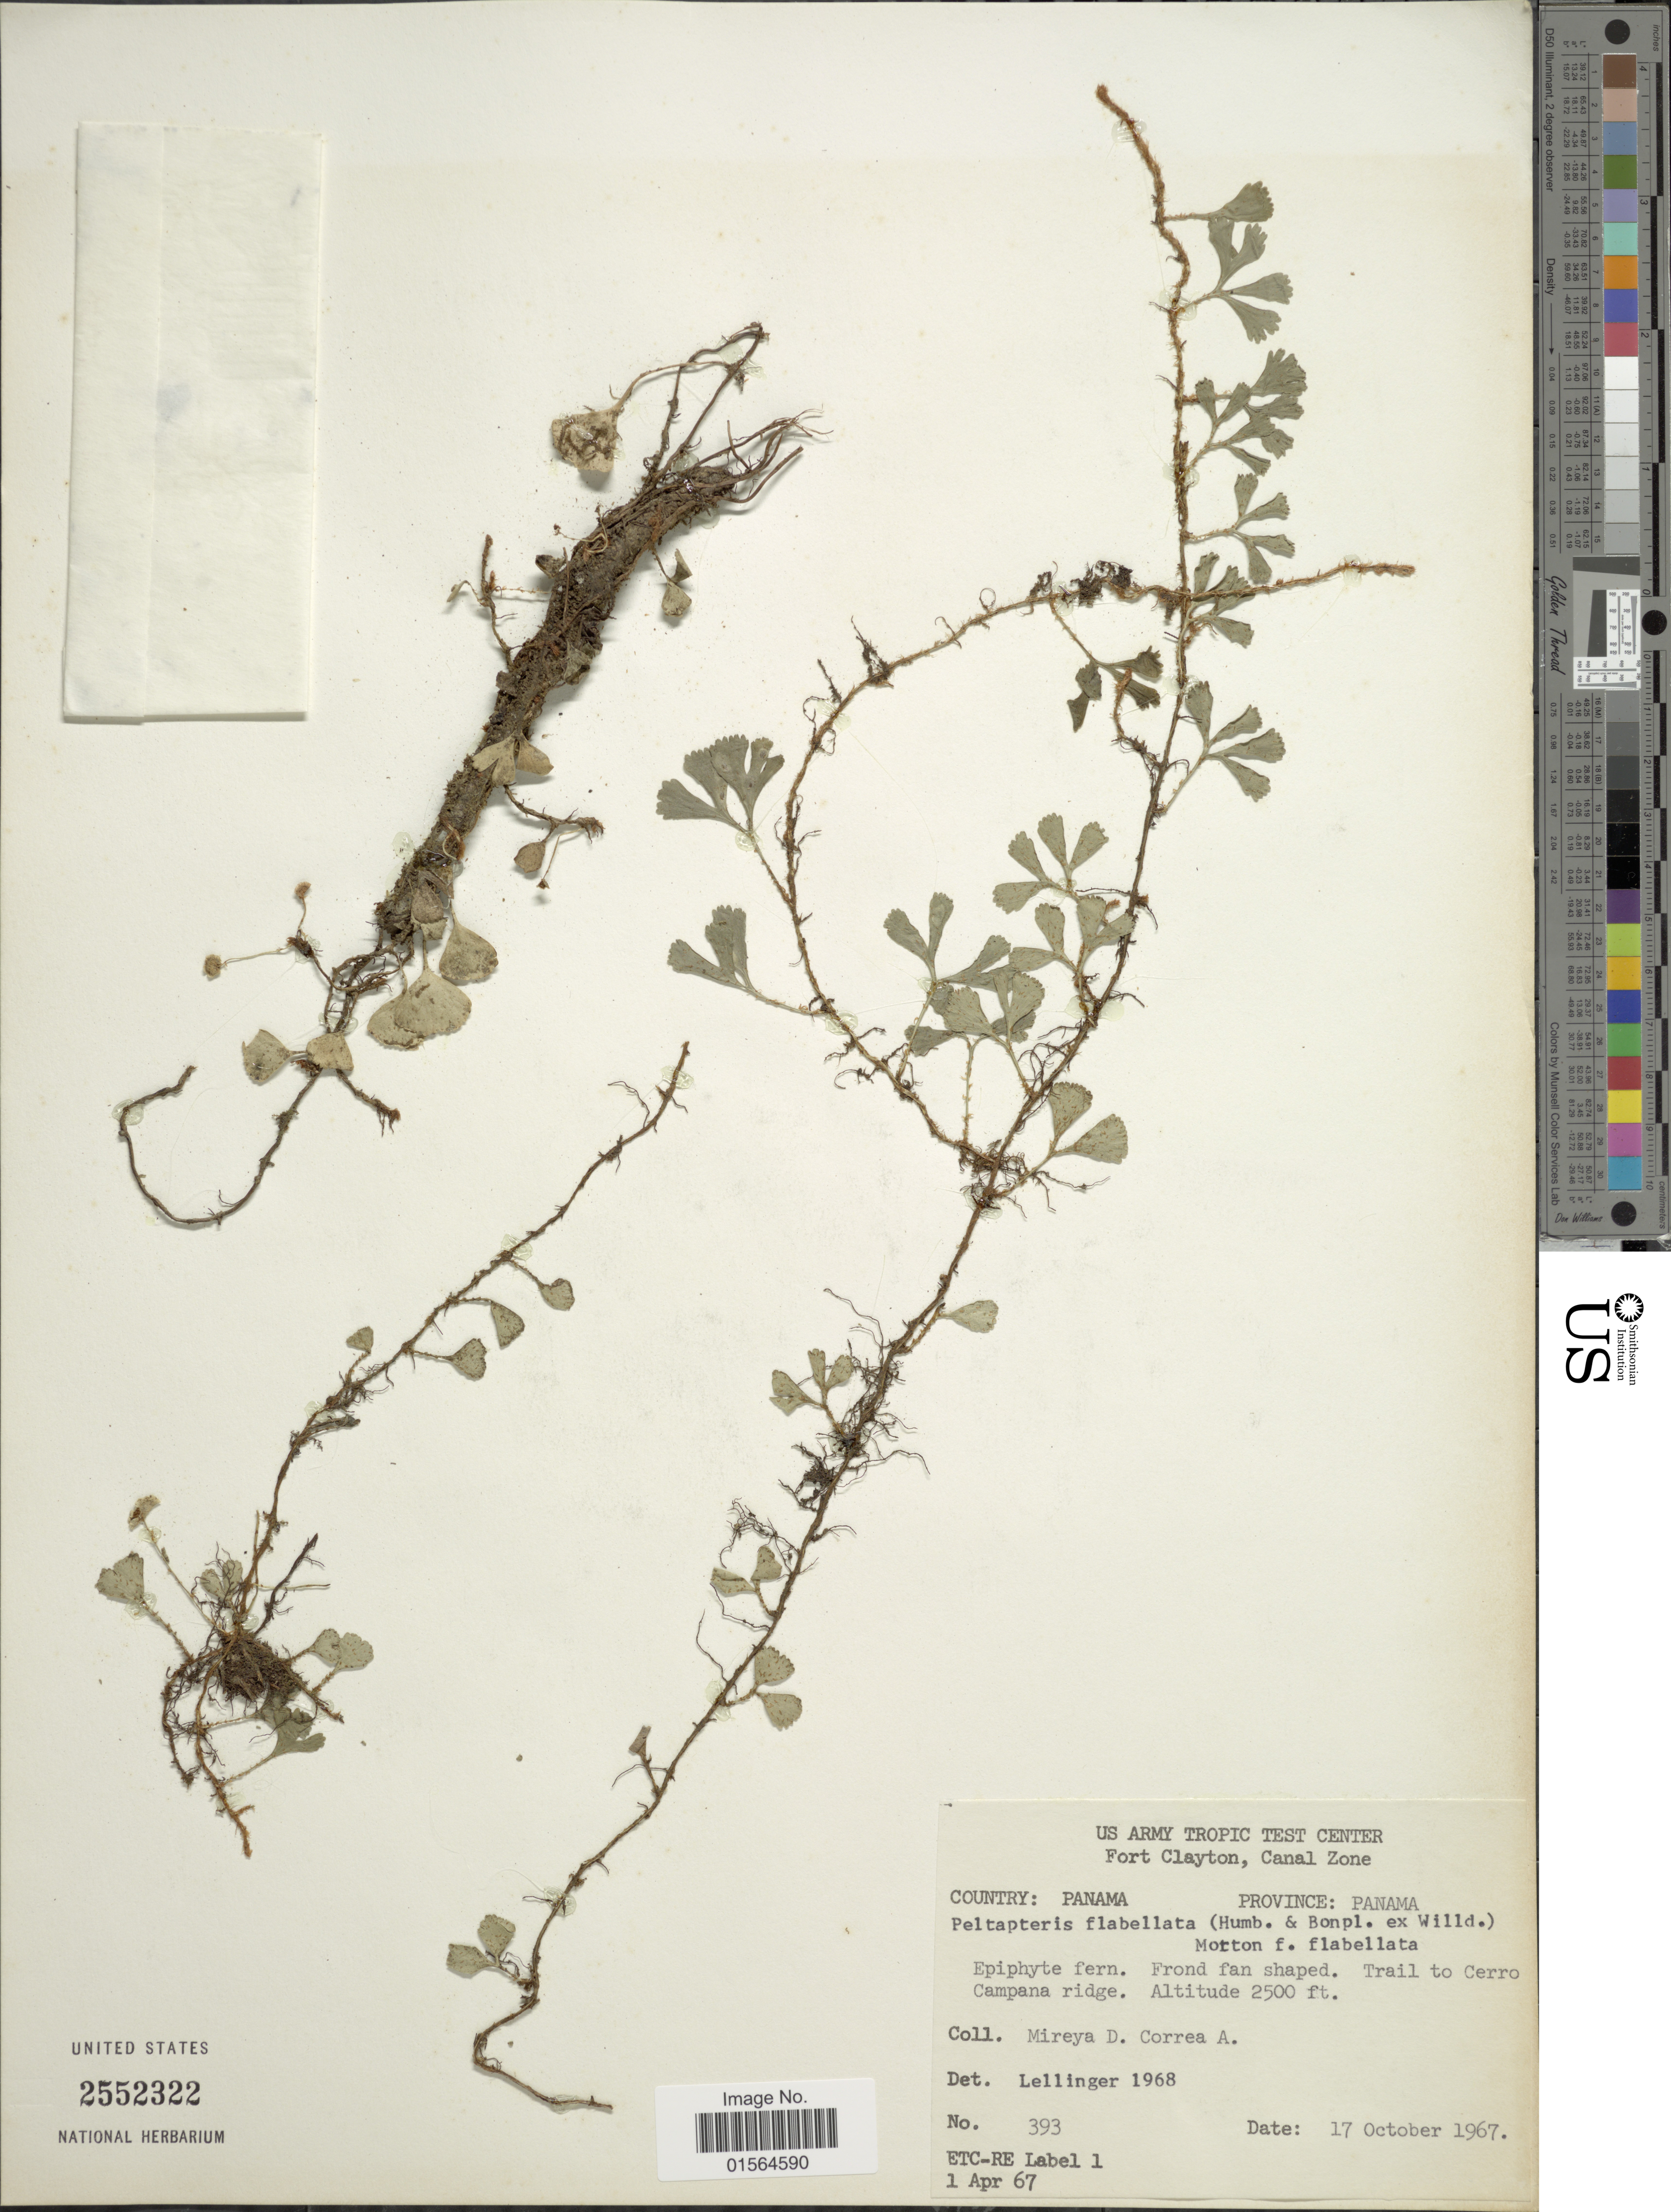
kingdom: Plantae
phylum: Tracheophyta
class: Polypodiopsida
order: Polypodiales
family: Dryopteridaceae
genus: Elaphoglossum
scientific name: Elaphoglossum peltatum f. flabellatum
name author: (Humb. & Bonpl. ex Willd.) Mickel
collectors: M. D. Corrêa-A.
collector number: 393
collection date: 1967-10-17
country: Panama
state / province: Panamá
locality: Trail to Cerro Campana ridge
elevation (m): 762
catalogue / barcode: US 2552322